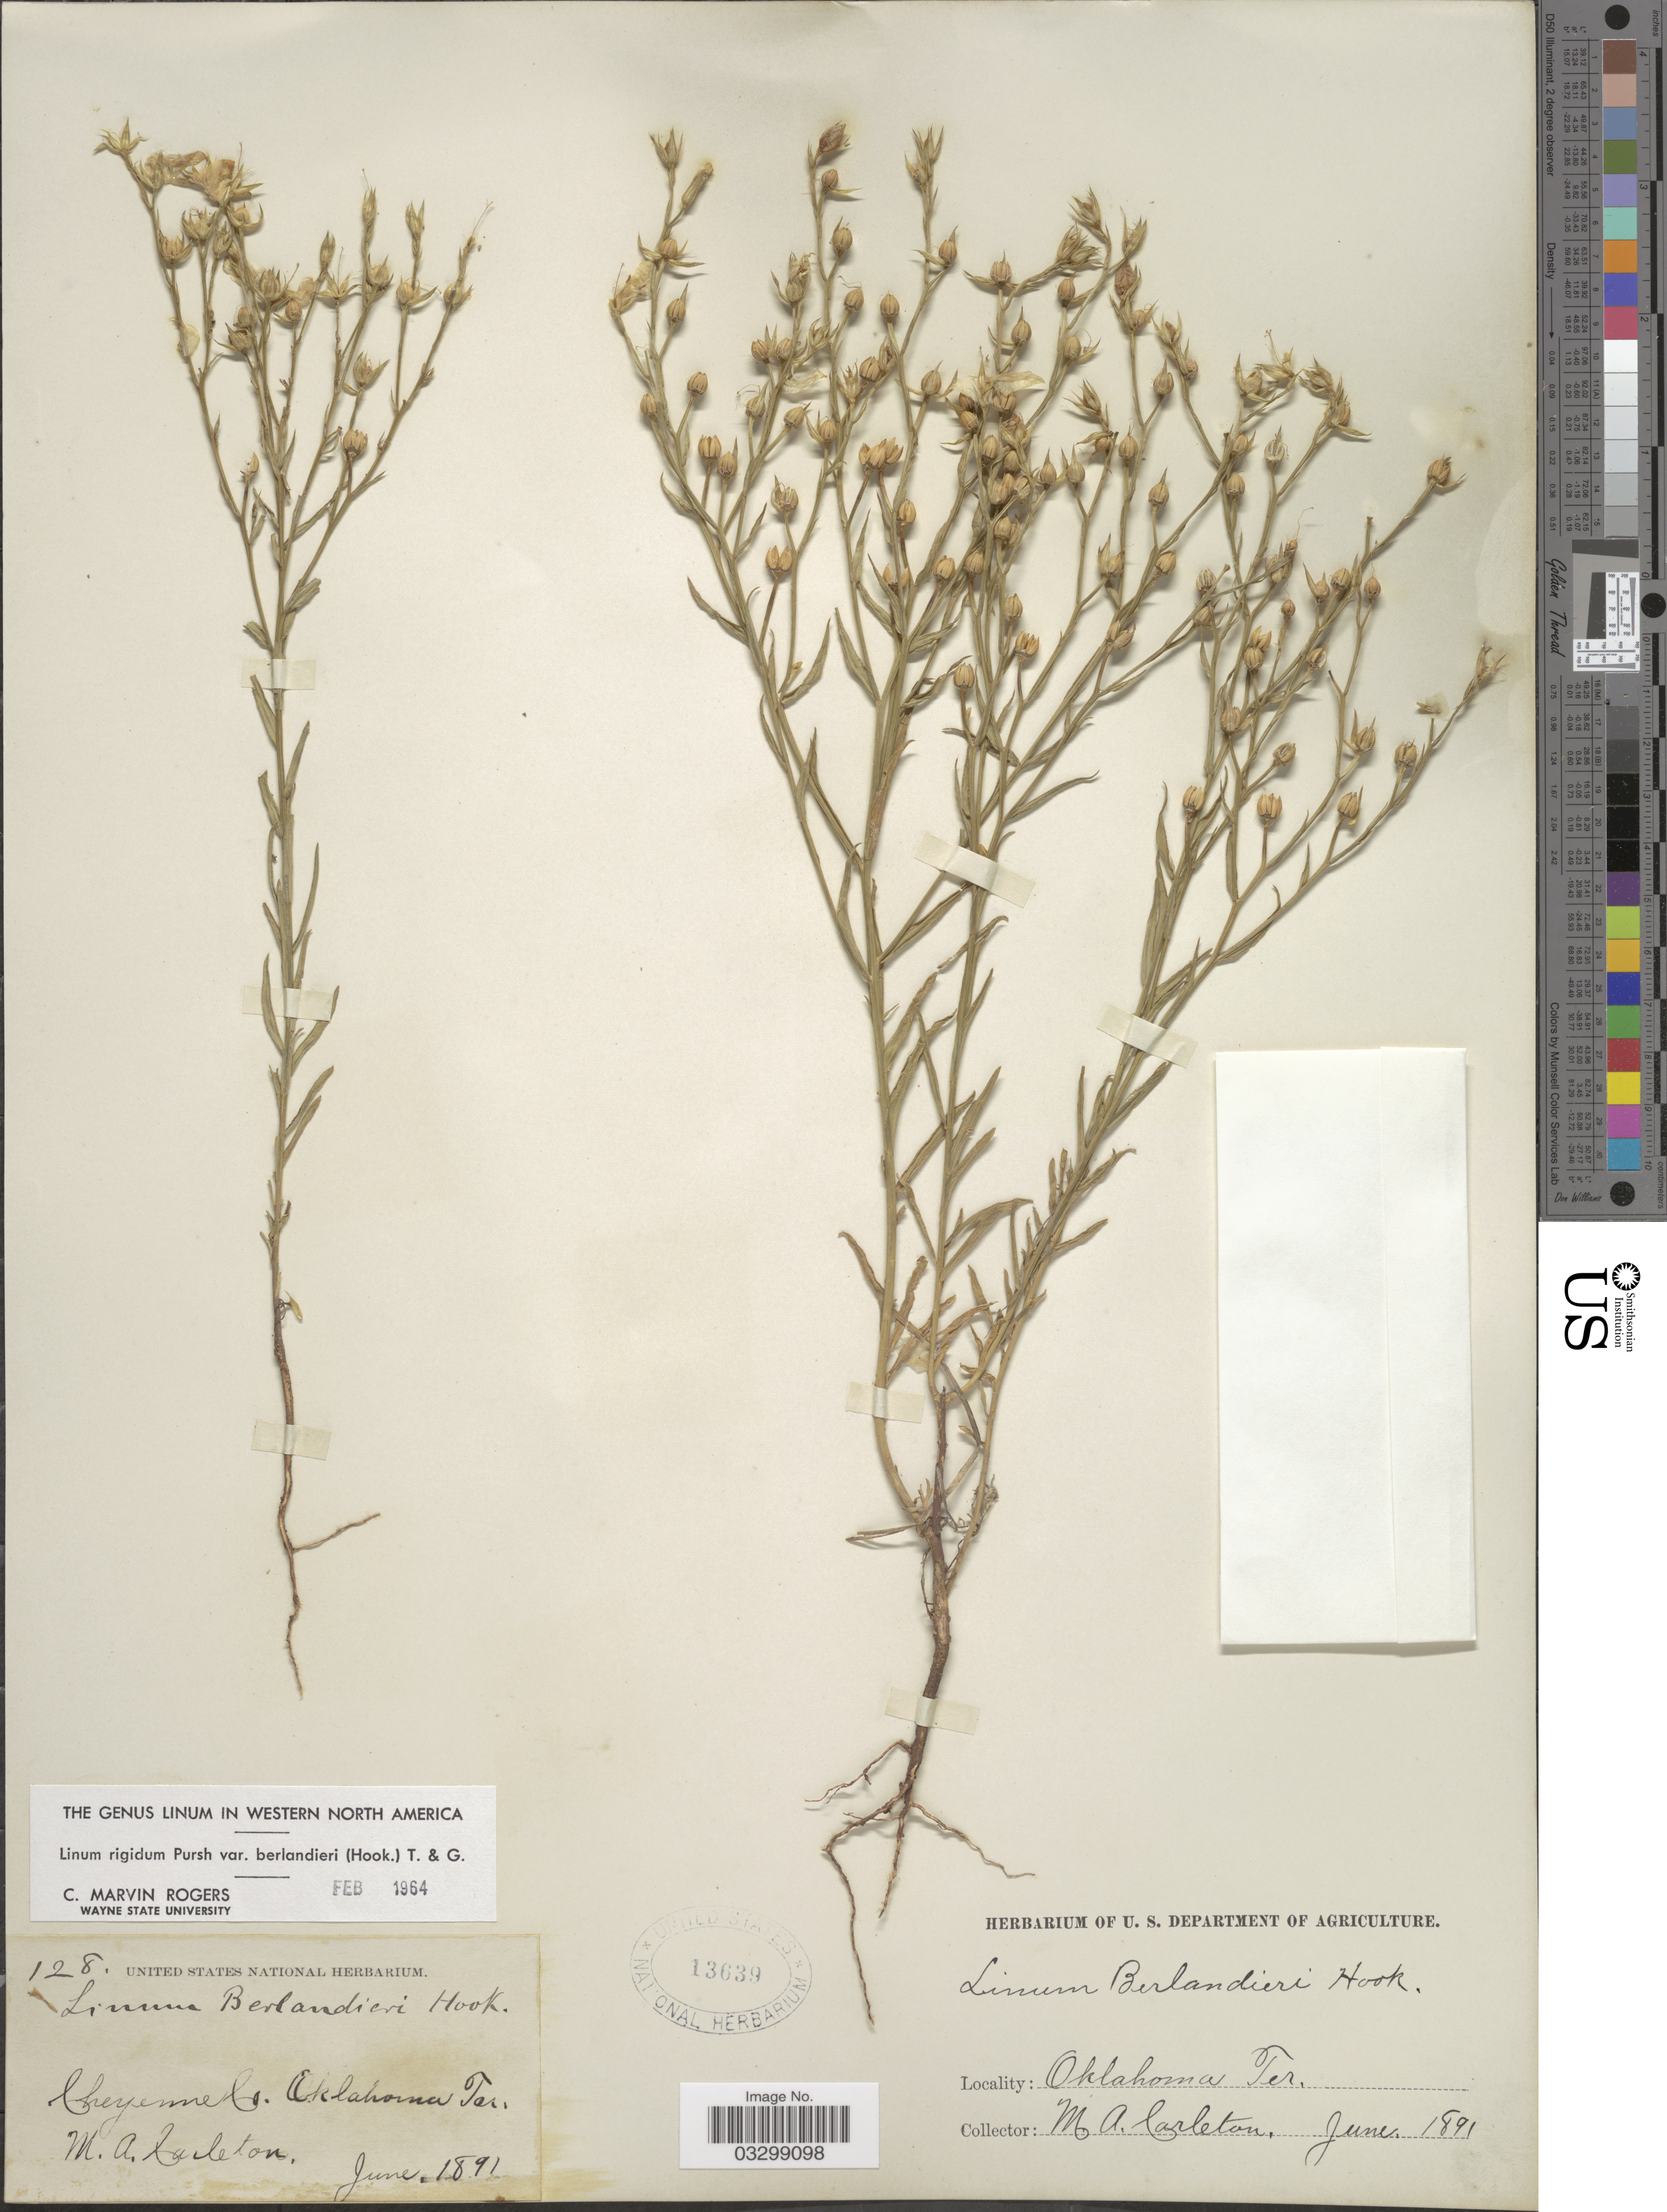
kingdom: Plantae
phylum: Tracheophyta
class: Magnoliopsida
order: Malpighiales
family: Linaceae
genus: Linum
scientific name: Linum rigidum var. berlandieri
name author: Pursh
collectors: M. A. Carleton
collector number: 128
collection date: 1891-06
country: United States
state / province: Oklahoma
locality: Cheyenne Co. Oklahoma Ter.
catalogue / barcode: US 13639